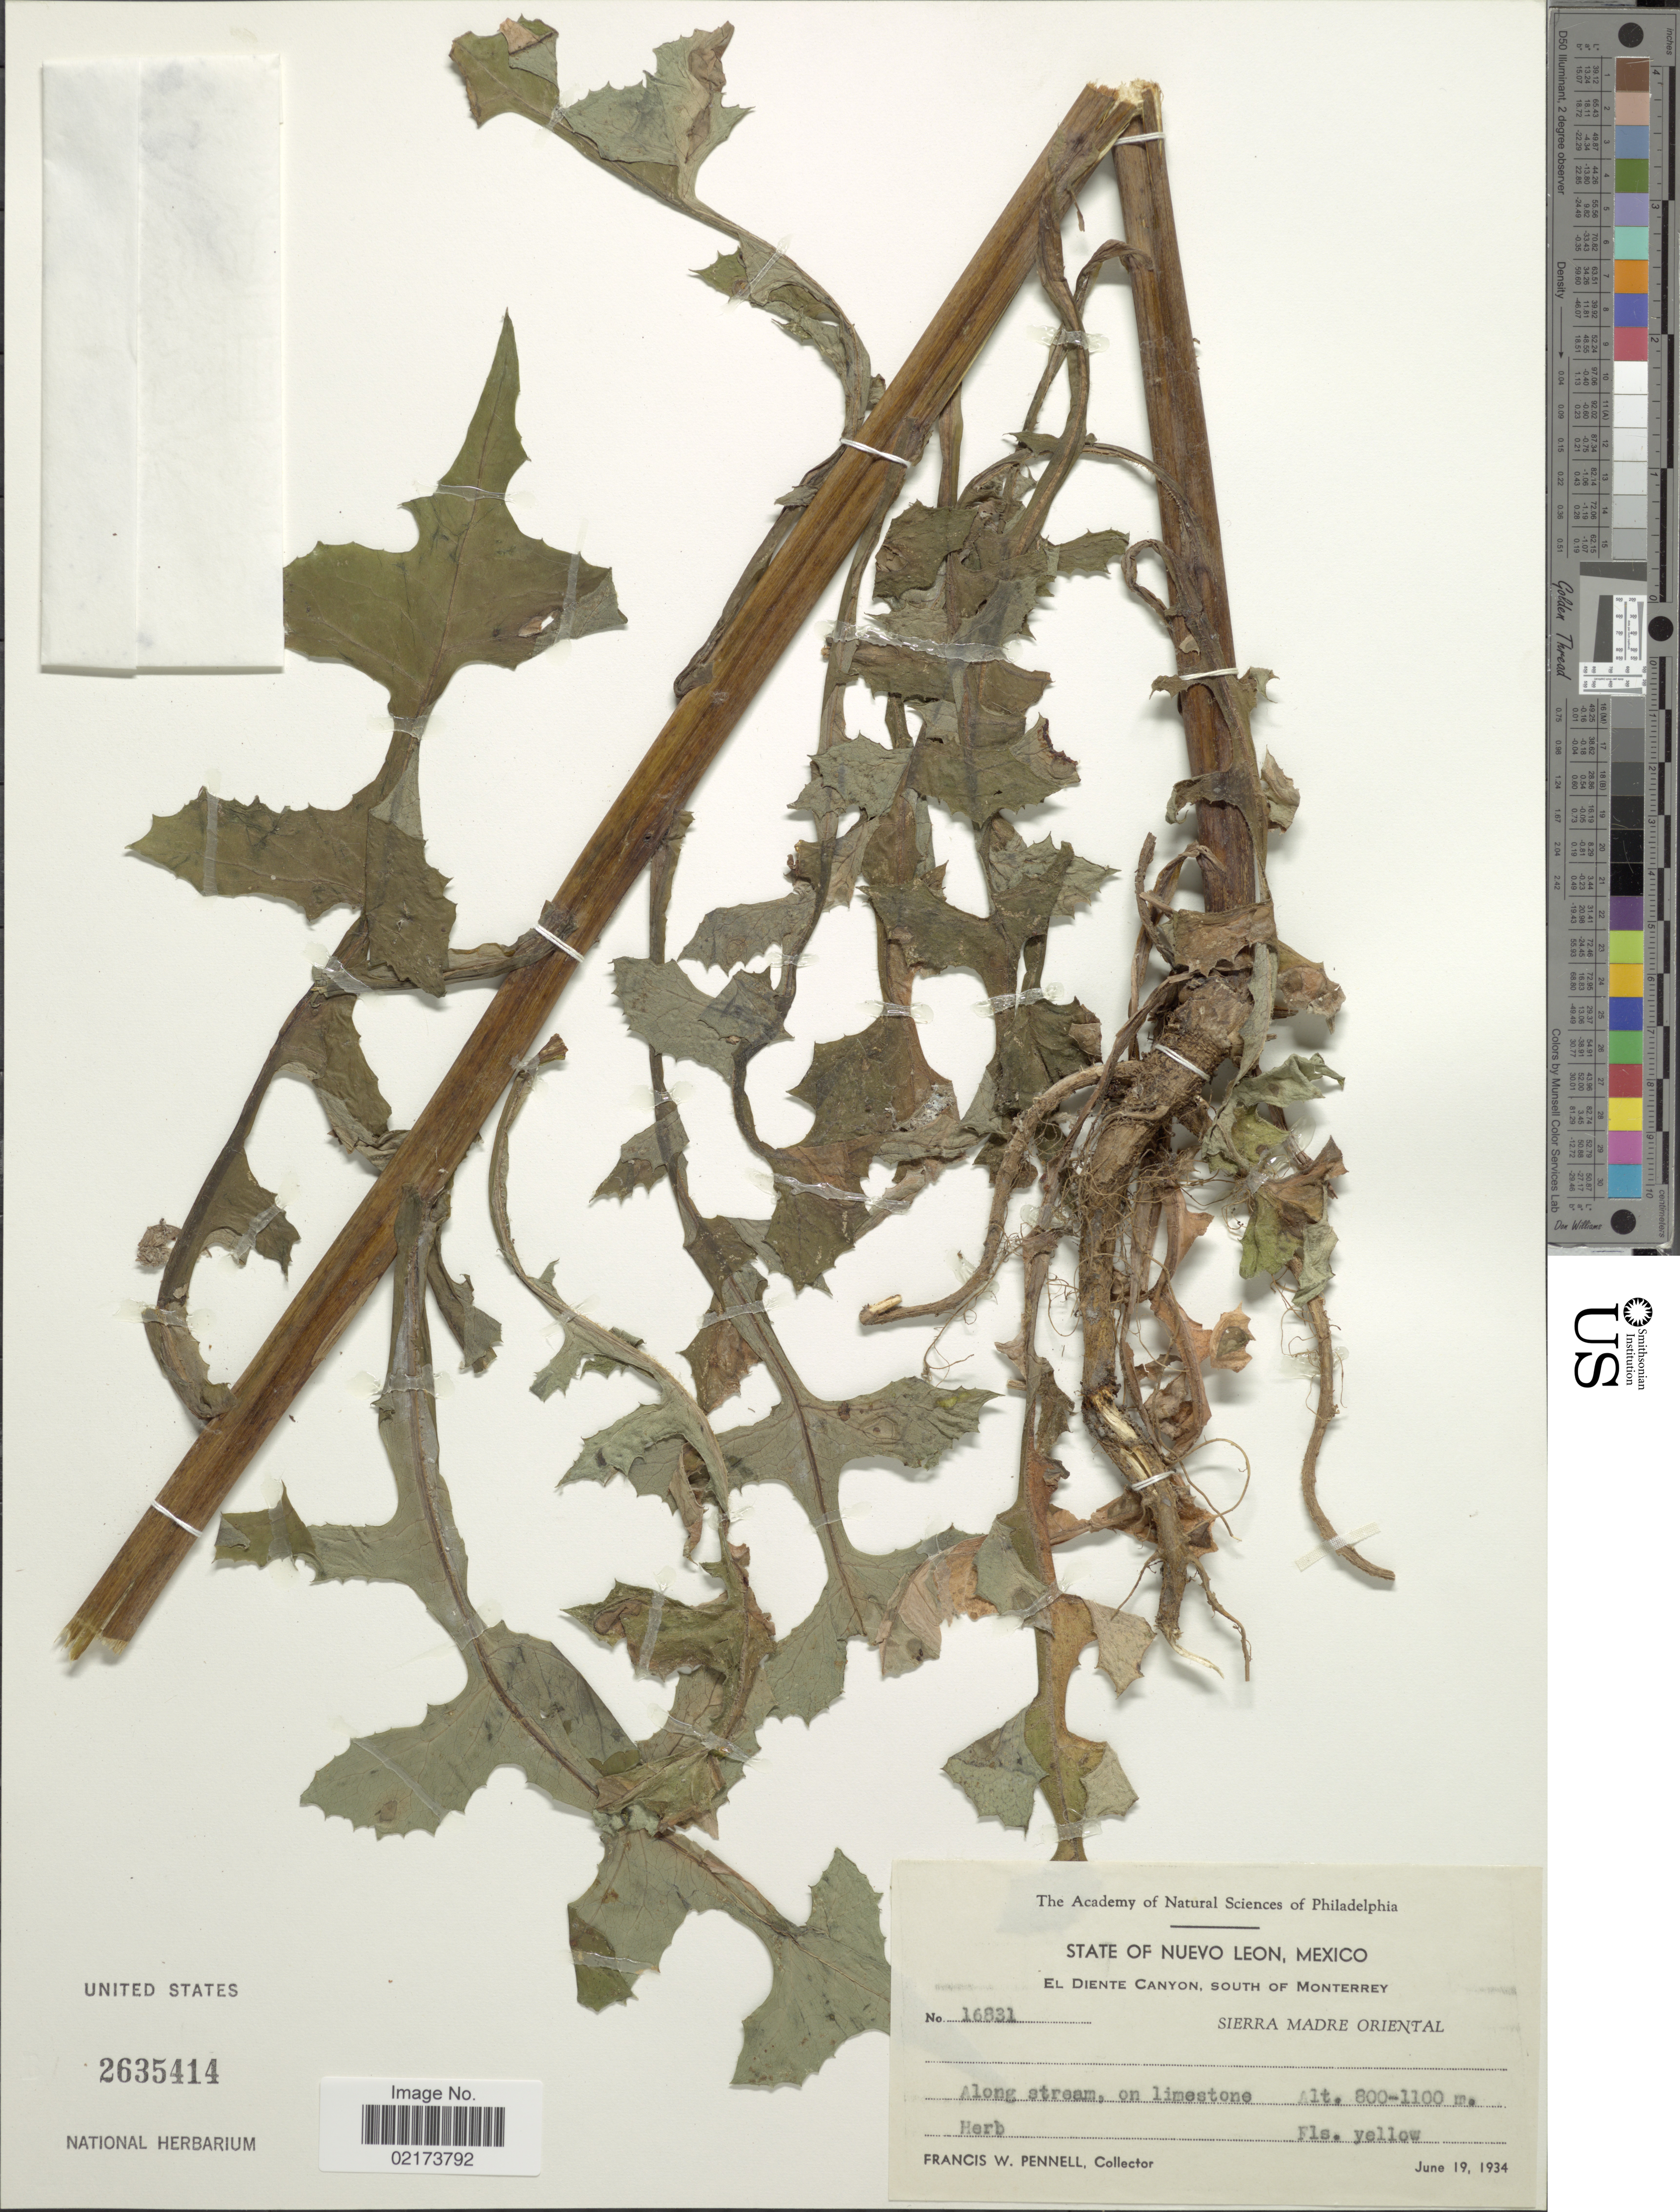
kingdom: Plantae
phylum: Tracheophyta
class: Magnoliopsida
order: Asterales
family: Asteraceae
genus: Lactuca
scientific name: Lactuca ludoviciana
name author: (Nutt.) Riddell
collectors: F. W. Pennell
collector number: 16831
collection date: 1934-06-19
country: Mexico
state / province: Nuevo León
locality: El Diente Canyon, South of Monterrey, Sierra Madre Oriental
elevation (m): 800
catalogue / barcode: US 2635414